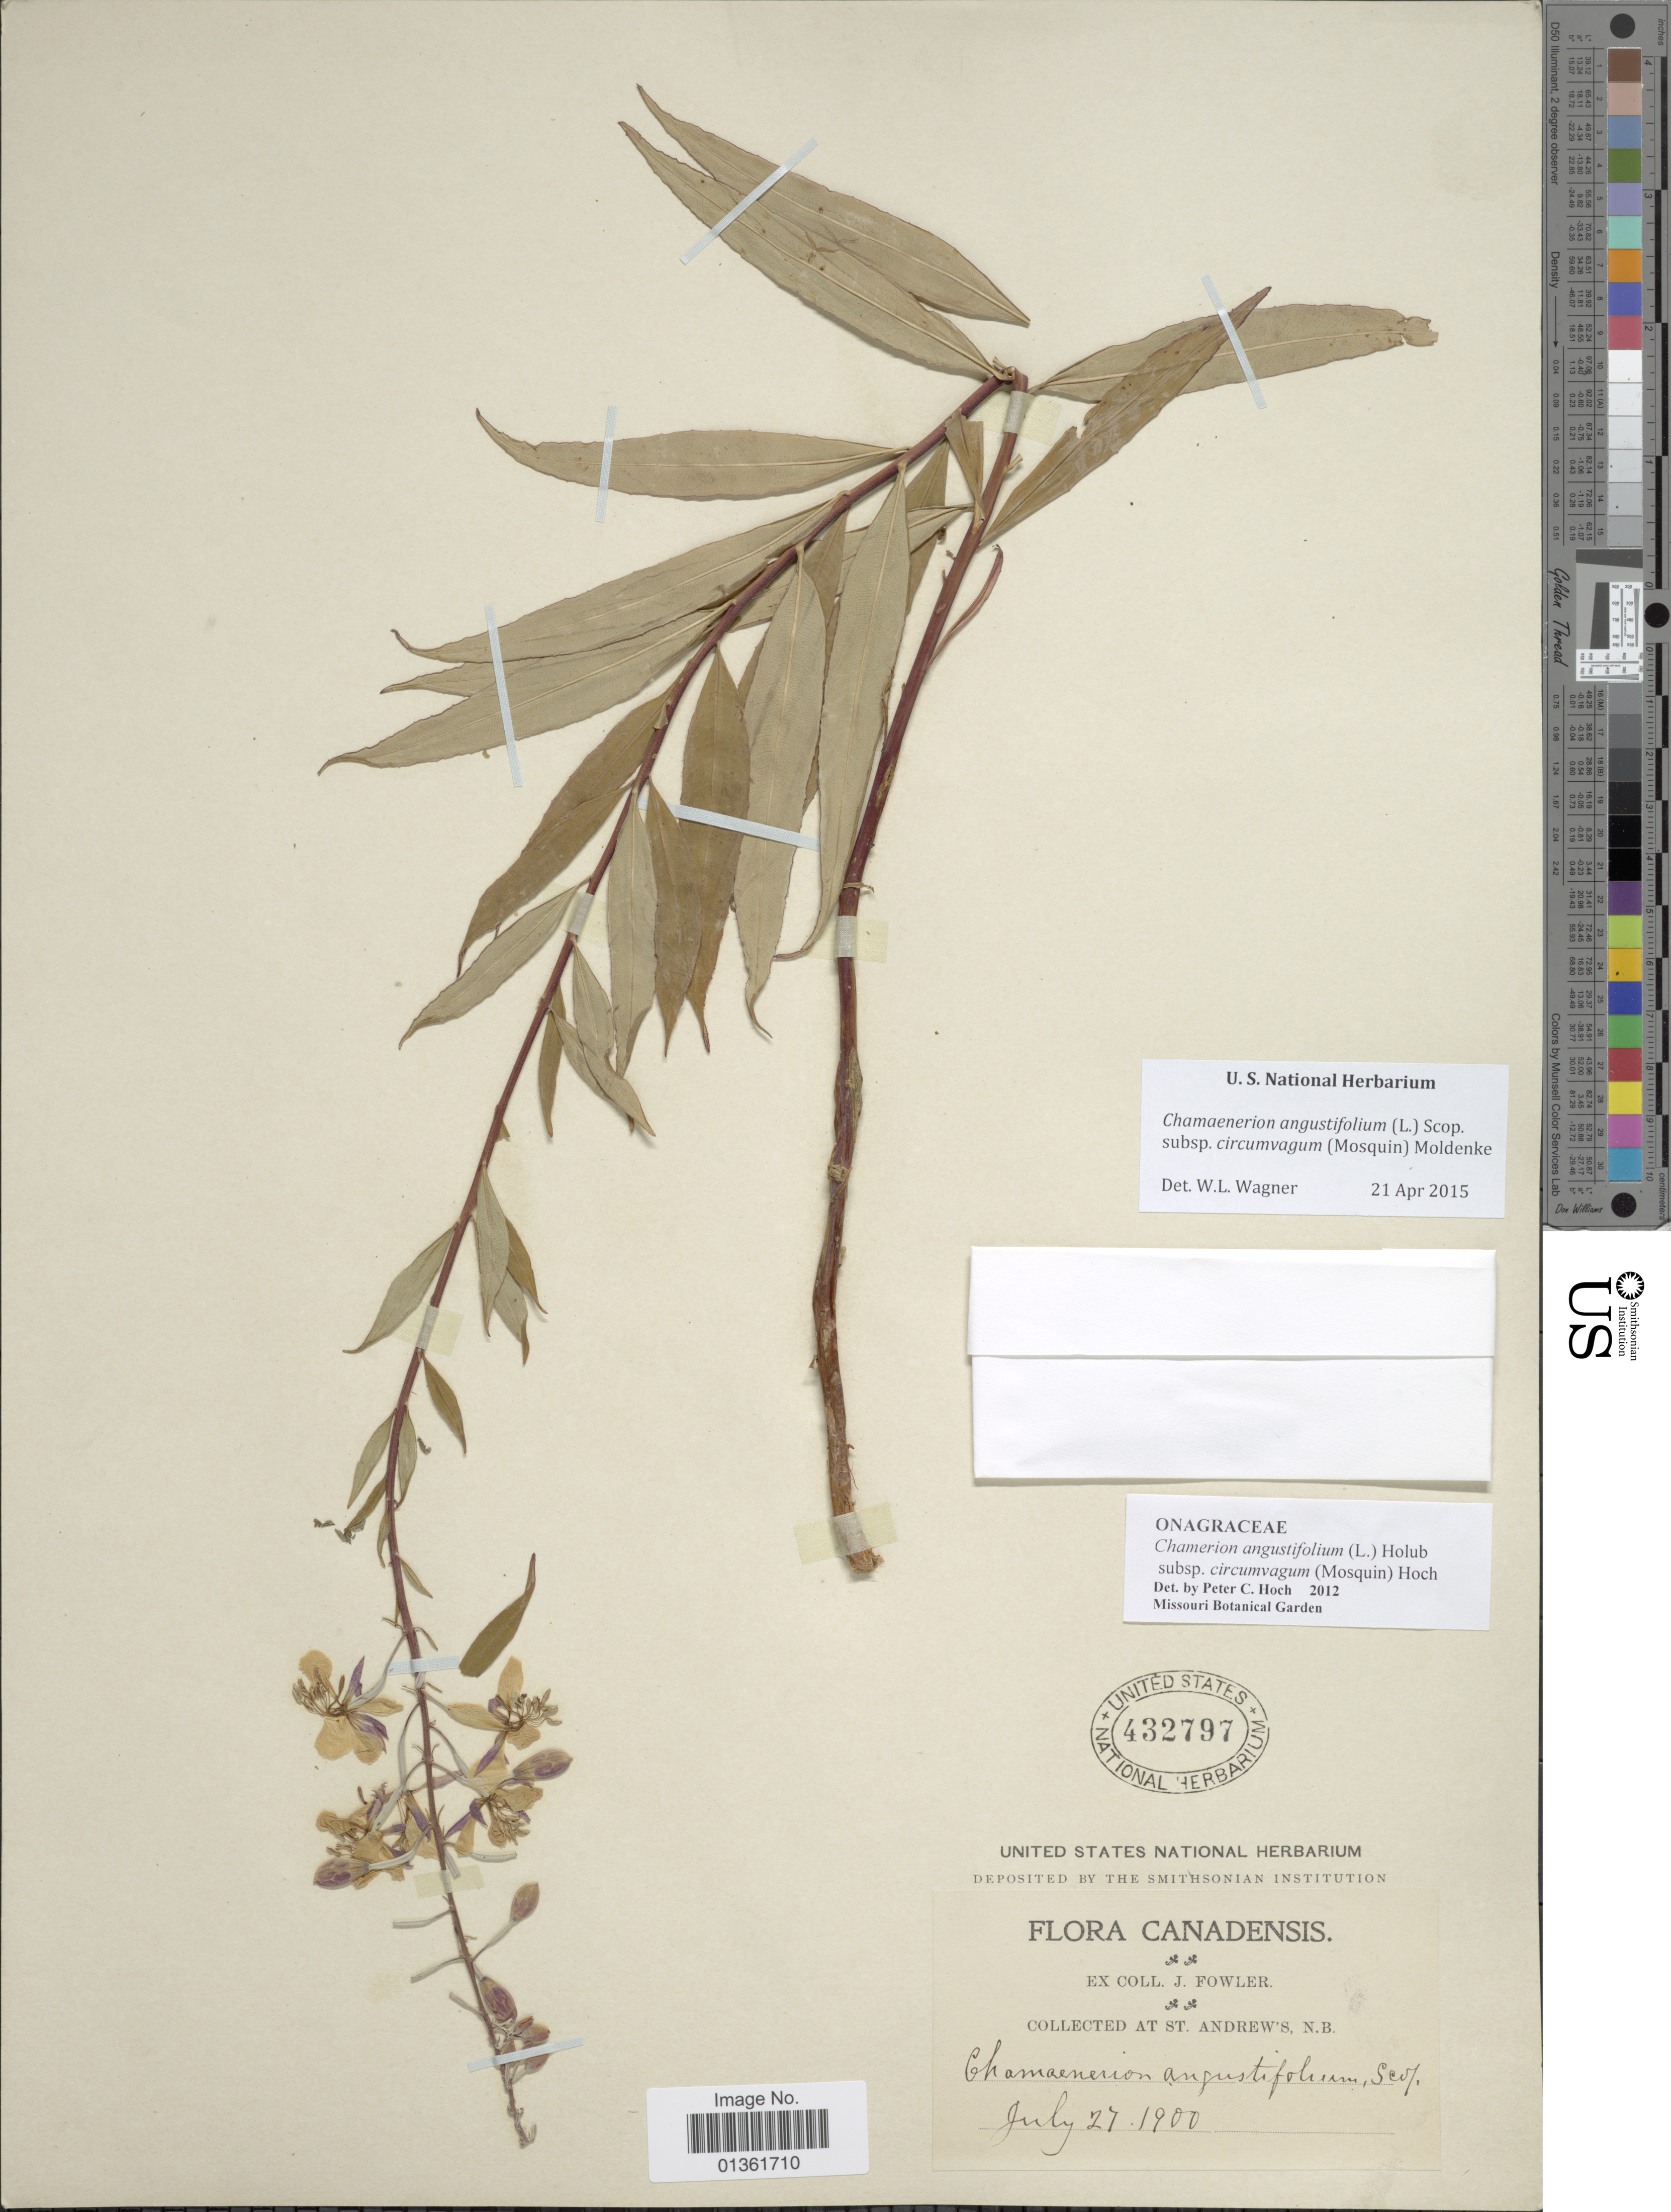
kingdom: Plantae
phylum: Tracheophyta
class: Magnoliopsida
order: Myrtales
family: Onagraceae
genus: Chamaenerion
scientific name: Chamaenerion angustifolium subsp. circumvagum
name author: (Mosquin) Moldenke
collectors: J. P. Fowler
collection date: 1900-07-27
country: Canada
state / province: New Brunswick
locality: St. Andrew's, N.B.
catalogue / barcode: US 432797